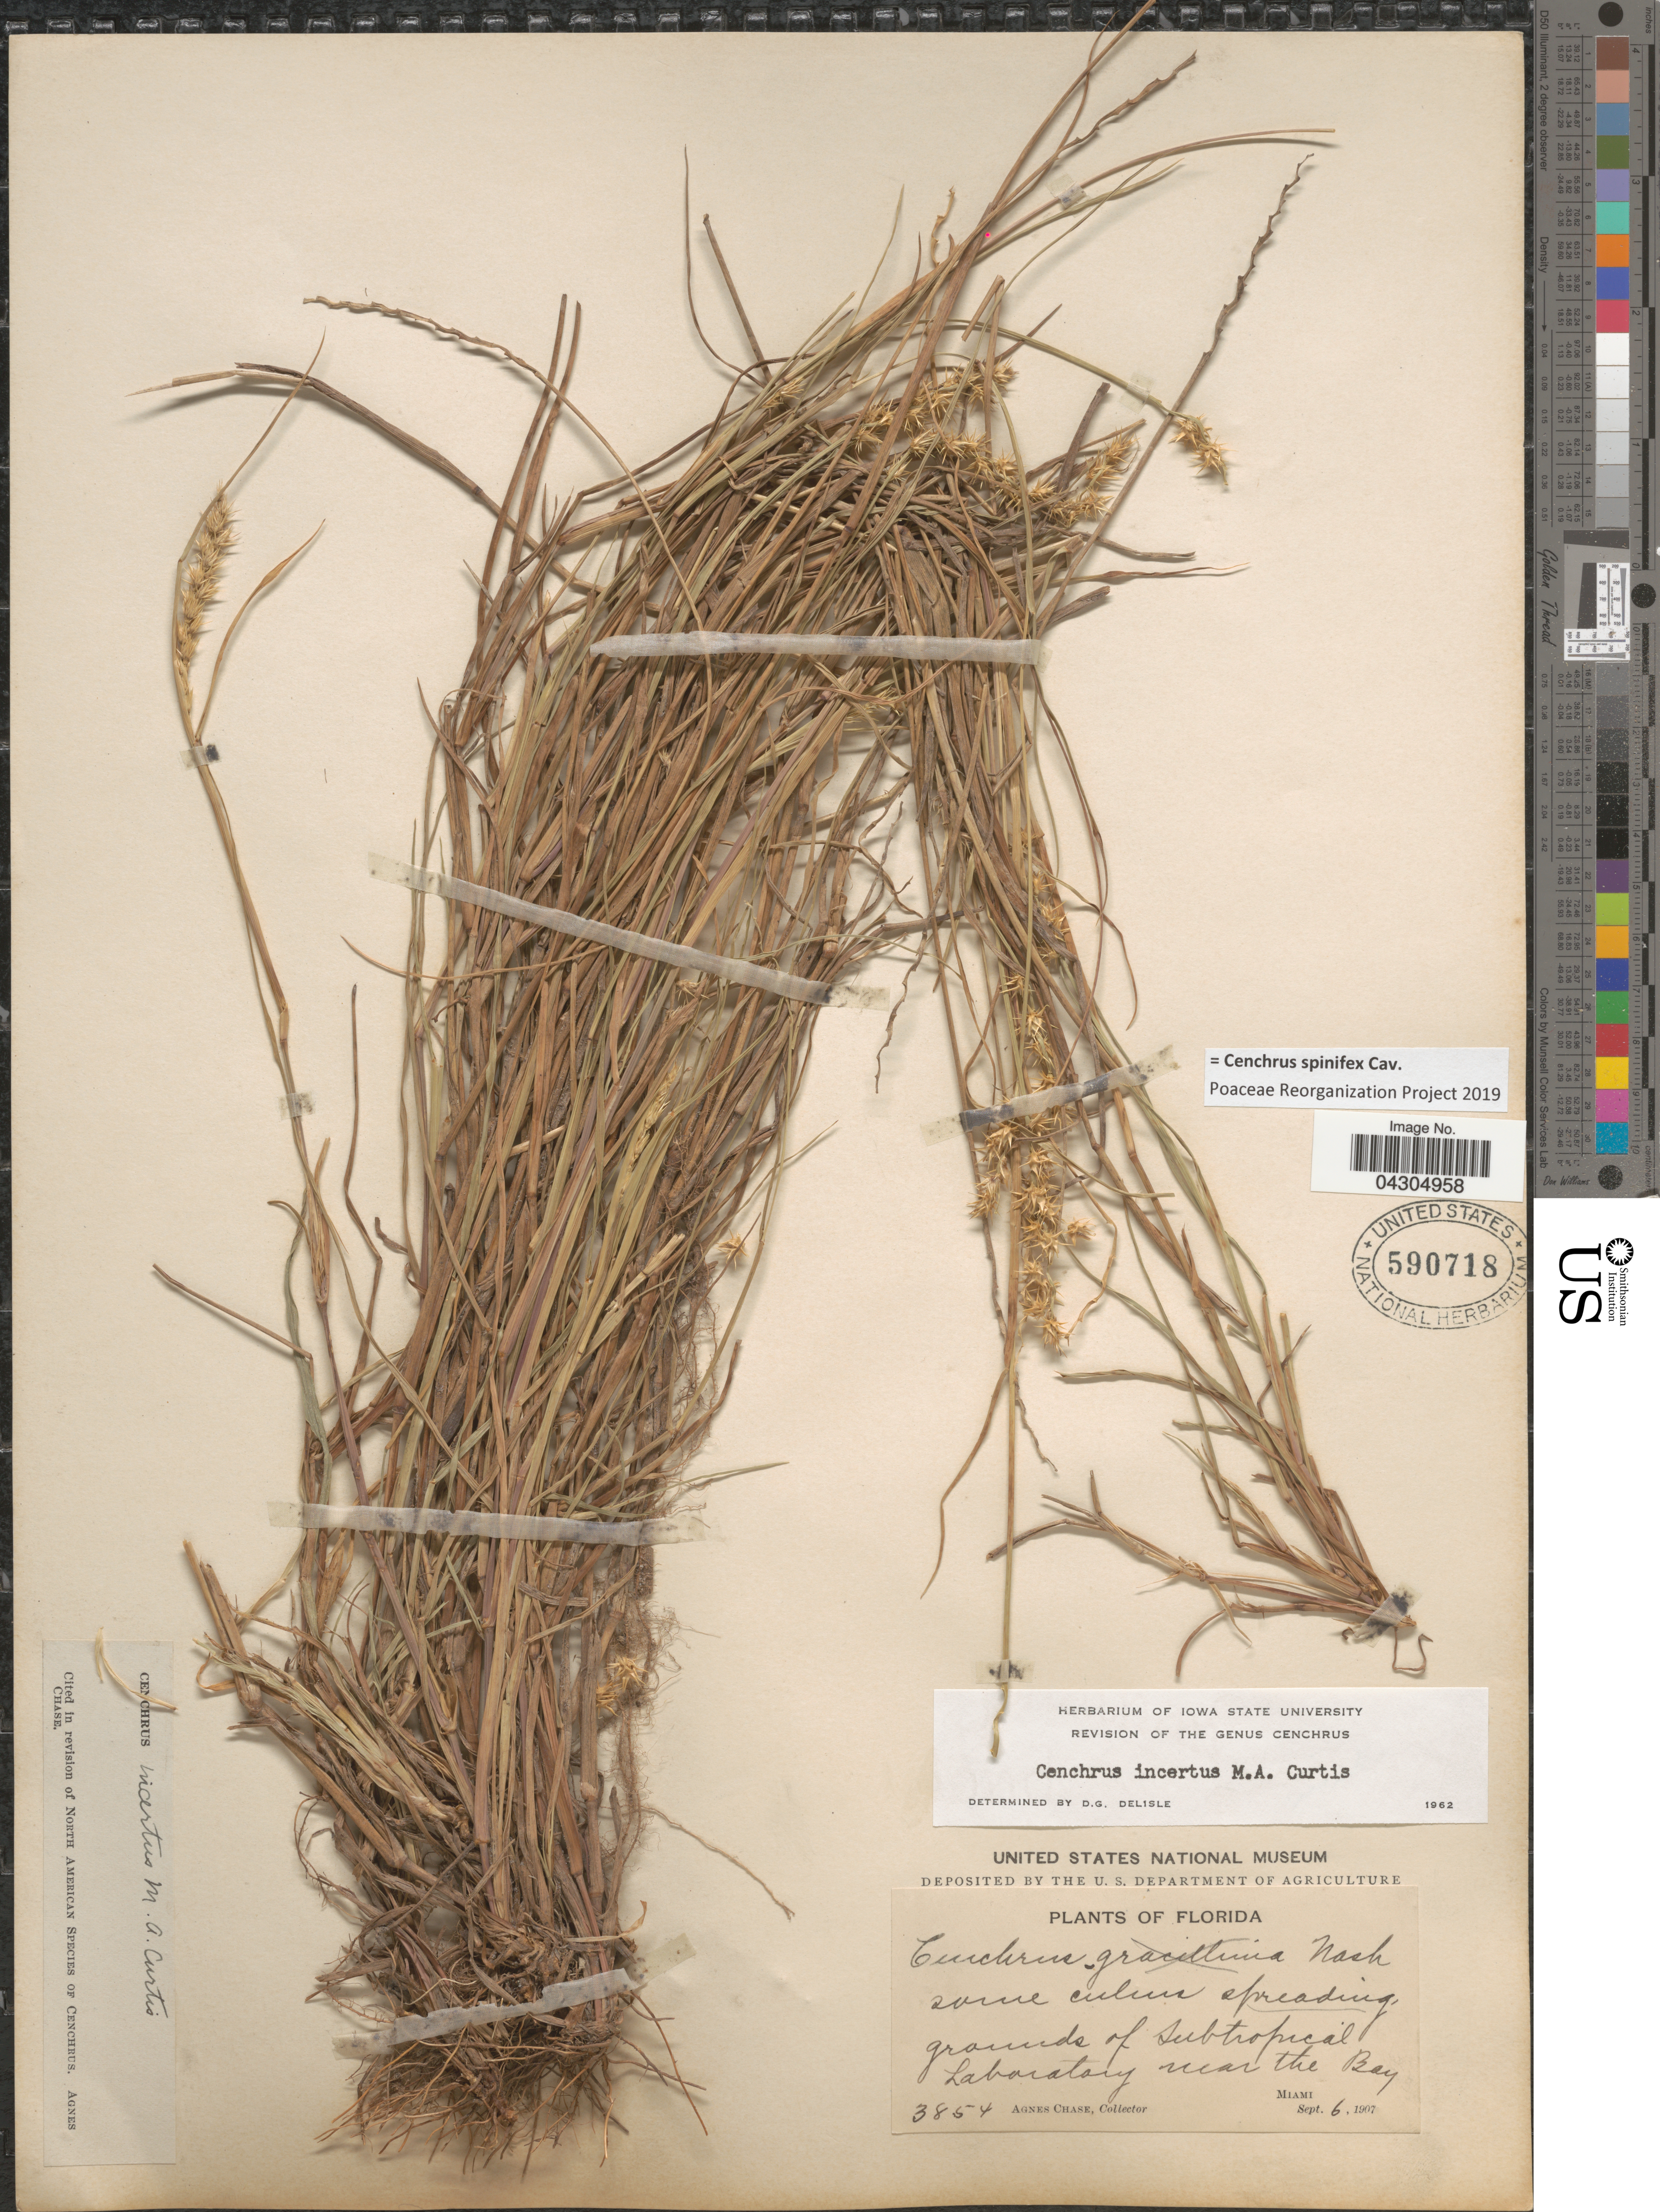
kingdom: Plantae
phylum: Tracheophyta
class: Liliopsida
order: Poales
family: Poaceae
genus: Cenchrus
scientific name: Cenchrus spinifex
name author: Cav.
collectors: A. Chase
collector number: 3854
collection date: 1907-09-06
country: United States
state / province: Florida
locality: Some culms spreading grounds of subtropical Laboratory near the Bay. Miami.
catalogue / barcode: US 590718